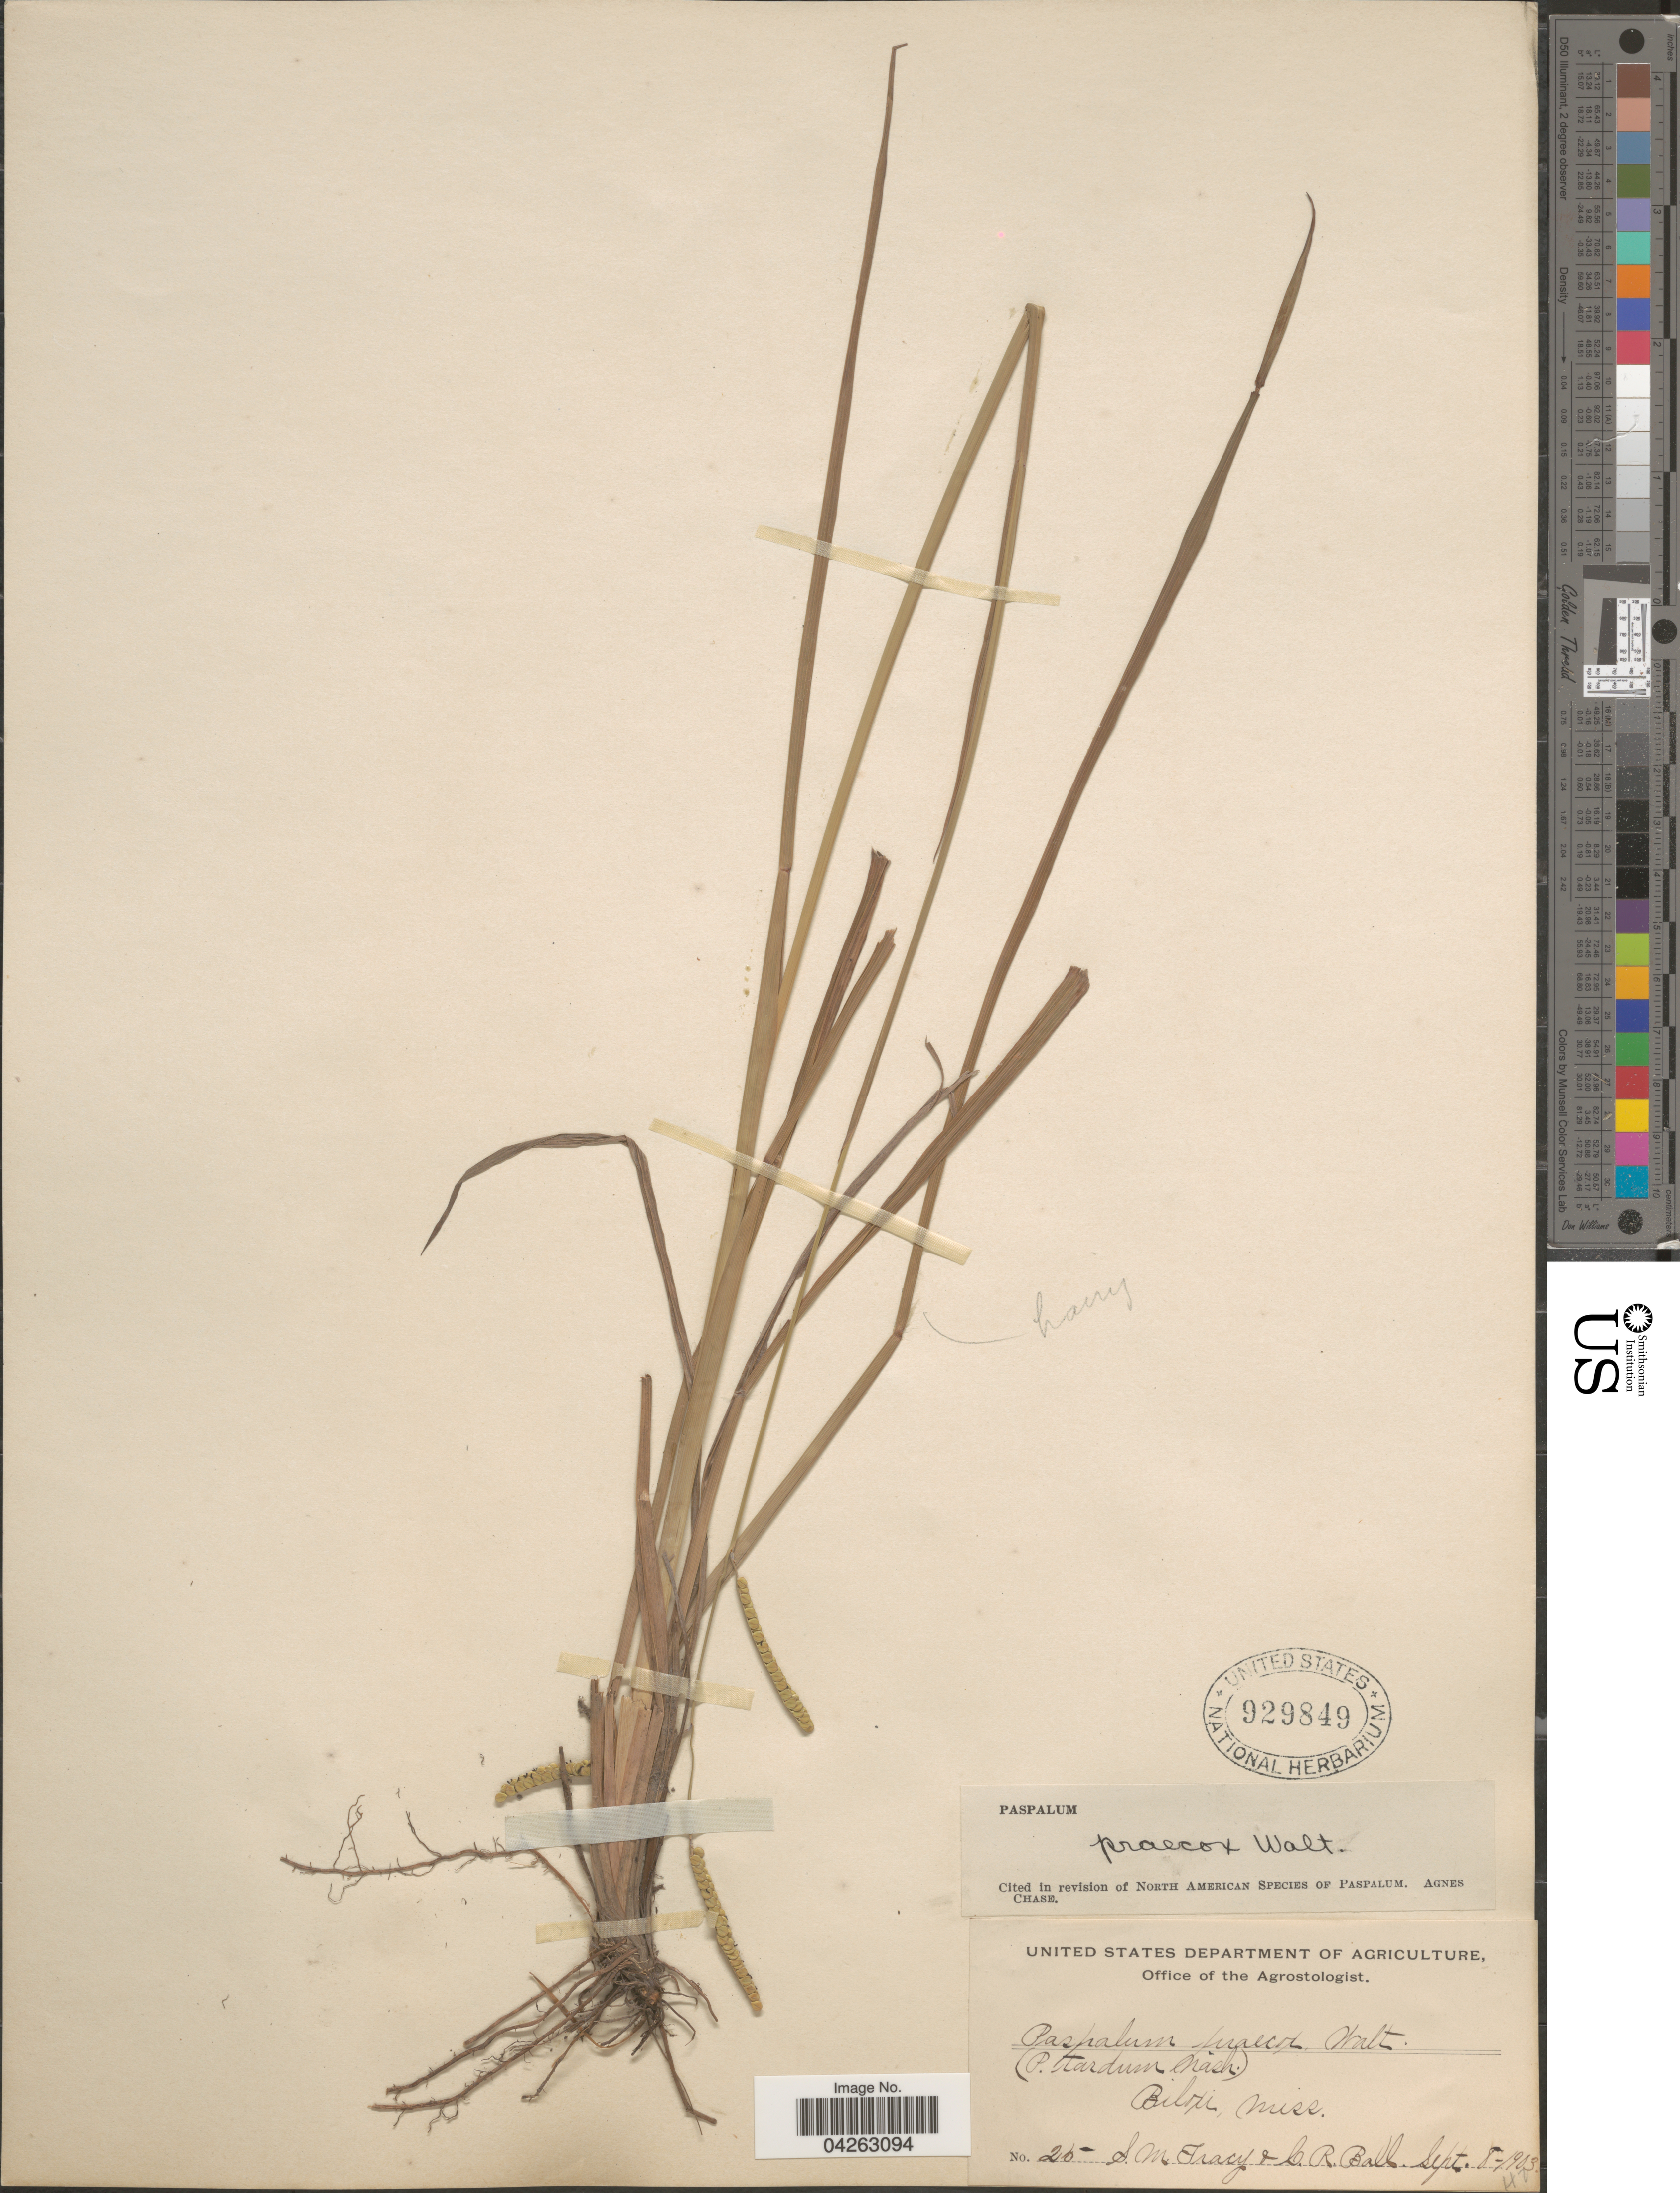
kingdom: Plantae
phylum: Tracheophyta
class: Liliopsida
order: Poales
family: Poaceae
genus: Paspalum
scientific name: Paspalum praecox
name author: Walter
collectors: S. M. Tracy & C. R. Ball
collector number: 25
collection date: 1903-09-08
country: United States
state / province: Mississippi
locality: Biloxi.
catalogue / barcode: US 929849